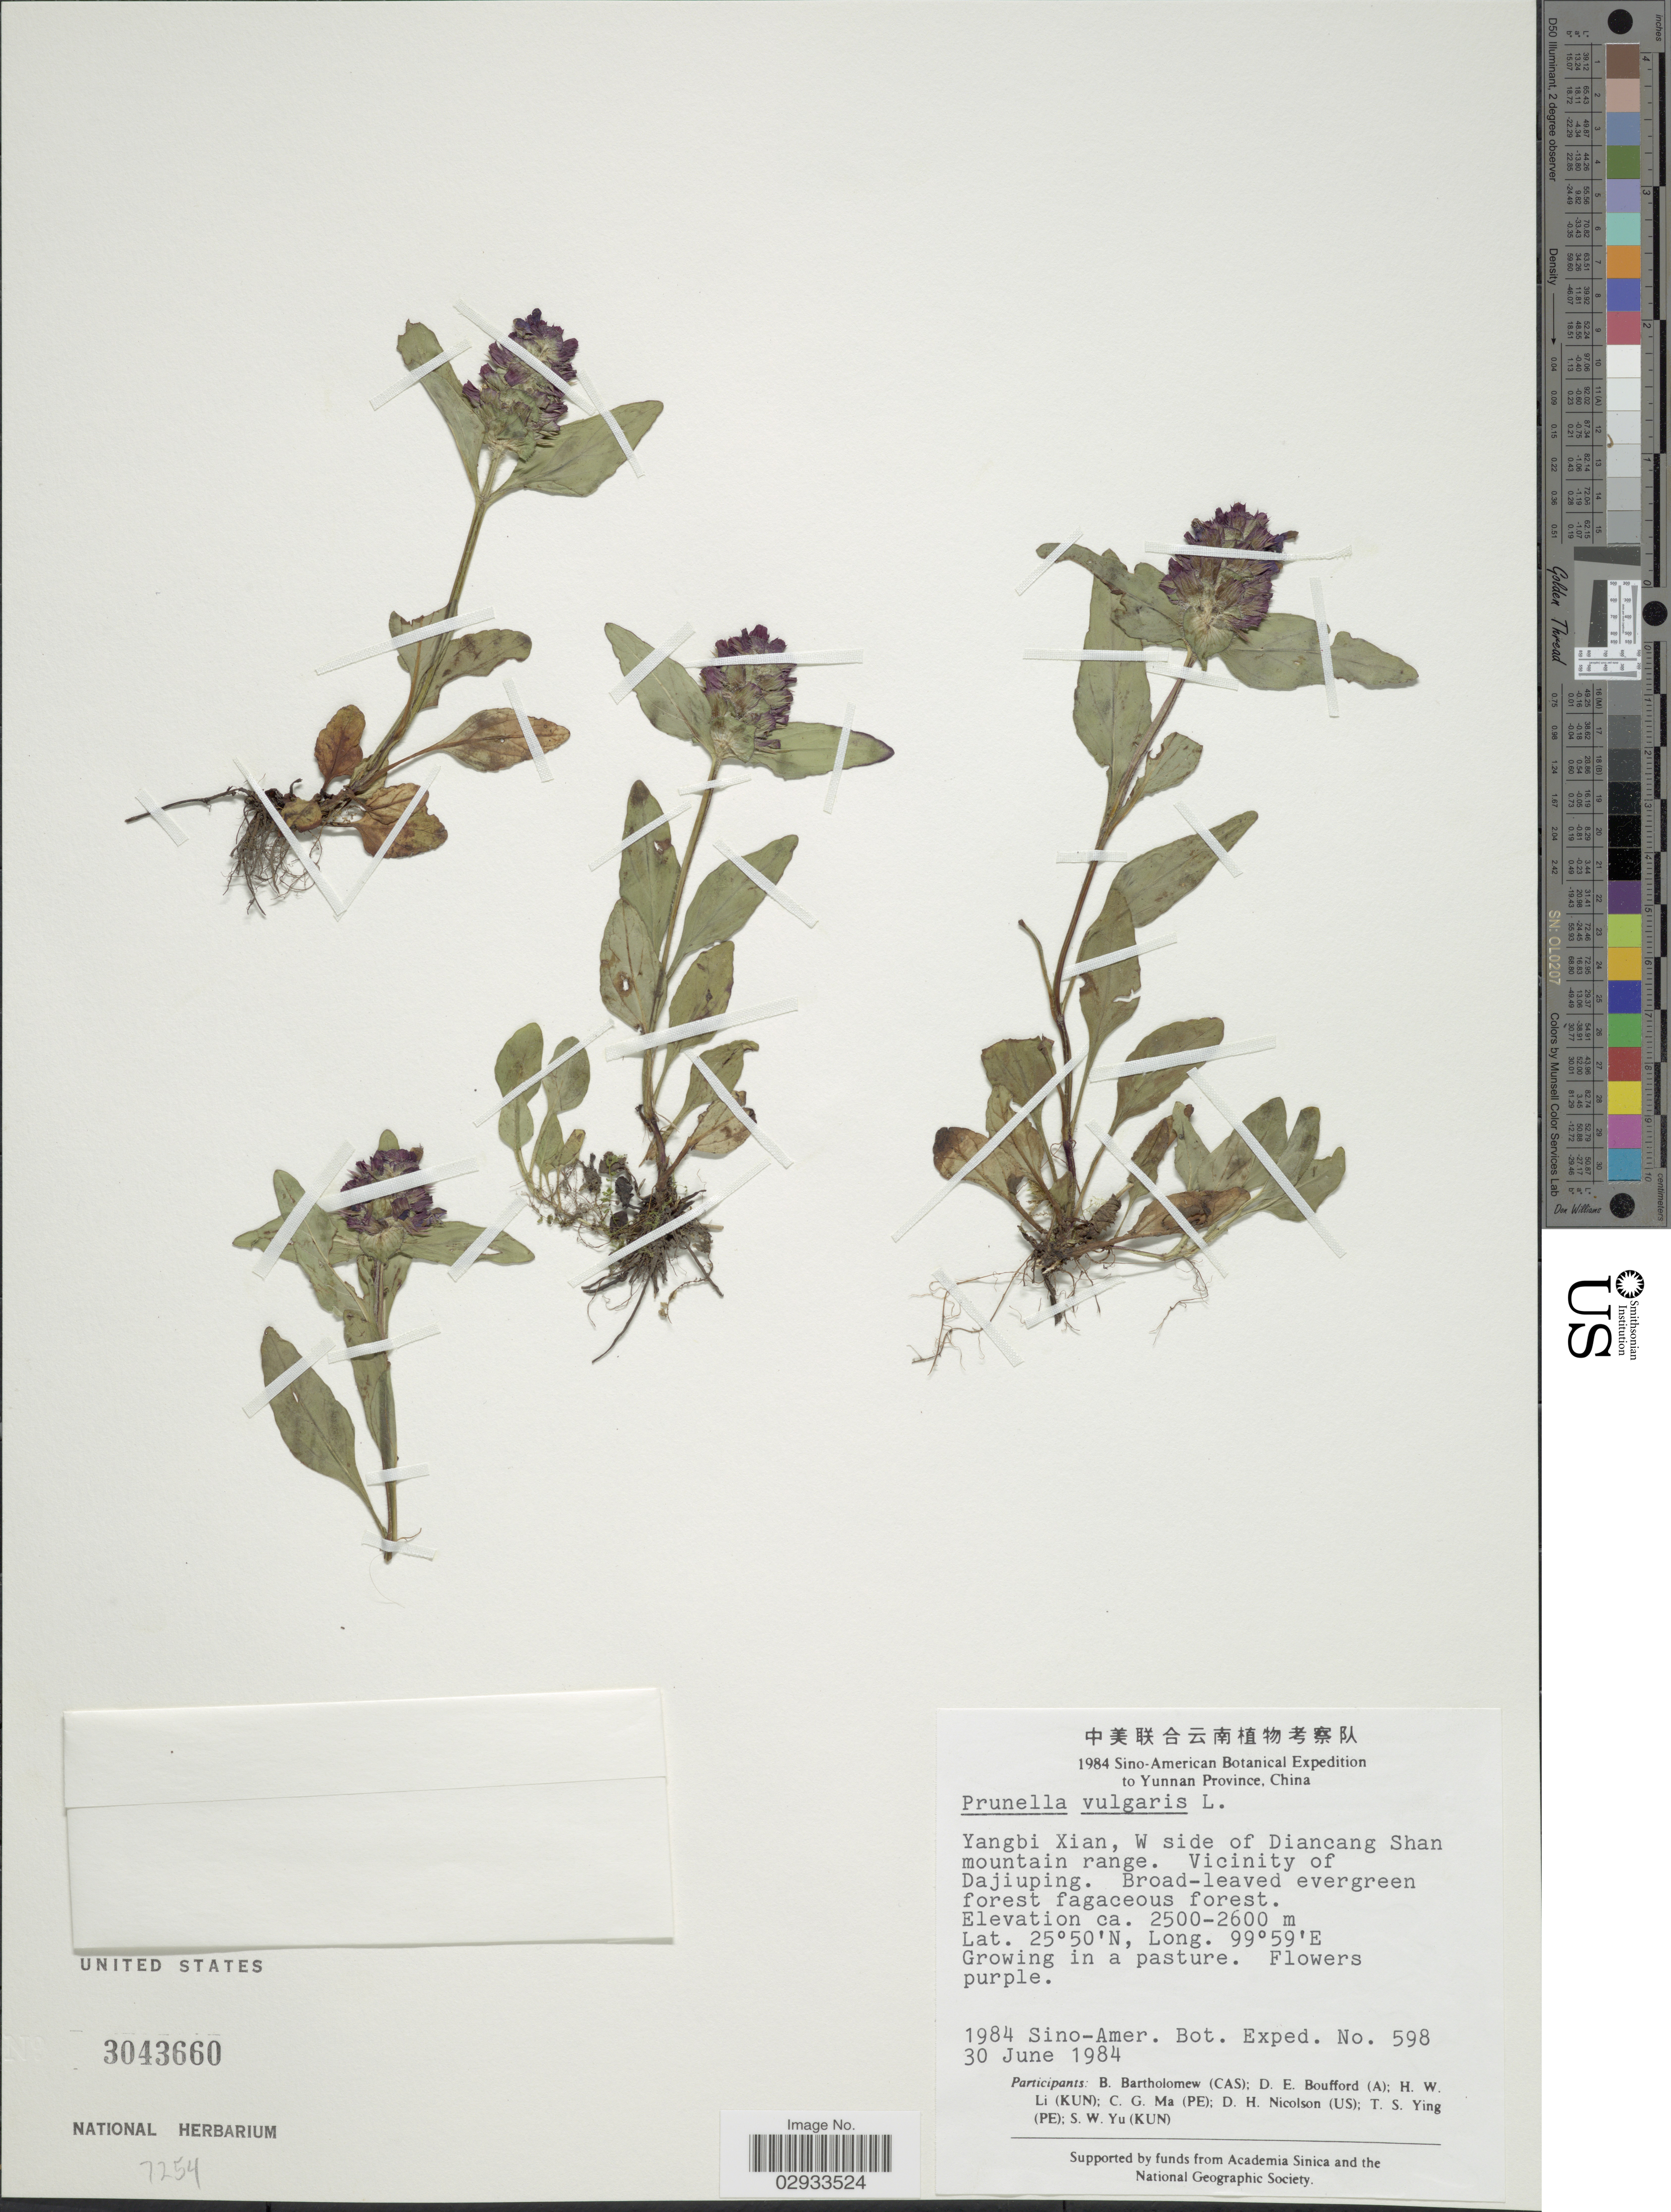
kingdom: Plantae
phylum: Tracheophyta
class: Magnoliopsida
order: Lamiales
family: Lamiaceae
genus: Prunella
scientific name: Prunella vulgaris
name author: L.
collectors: Sino-Amer. Bot. Exped. 1984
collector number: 598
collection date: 1984-06-30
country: China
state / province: Yunnan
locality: Yangbi Xian, W side of Diancang Shan mountain range, Vicinity of Dajiuping.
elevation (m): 2500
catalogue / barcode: US 3043660